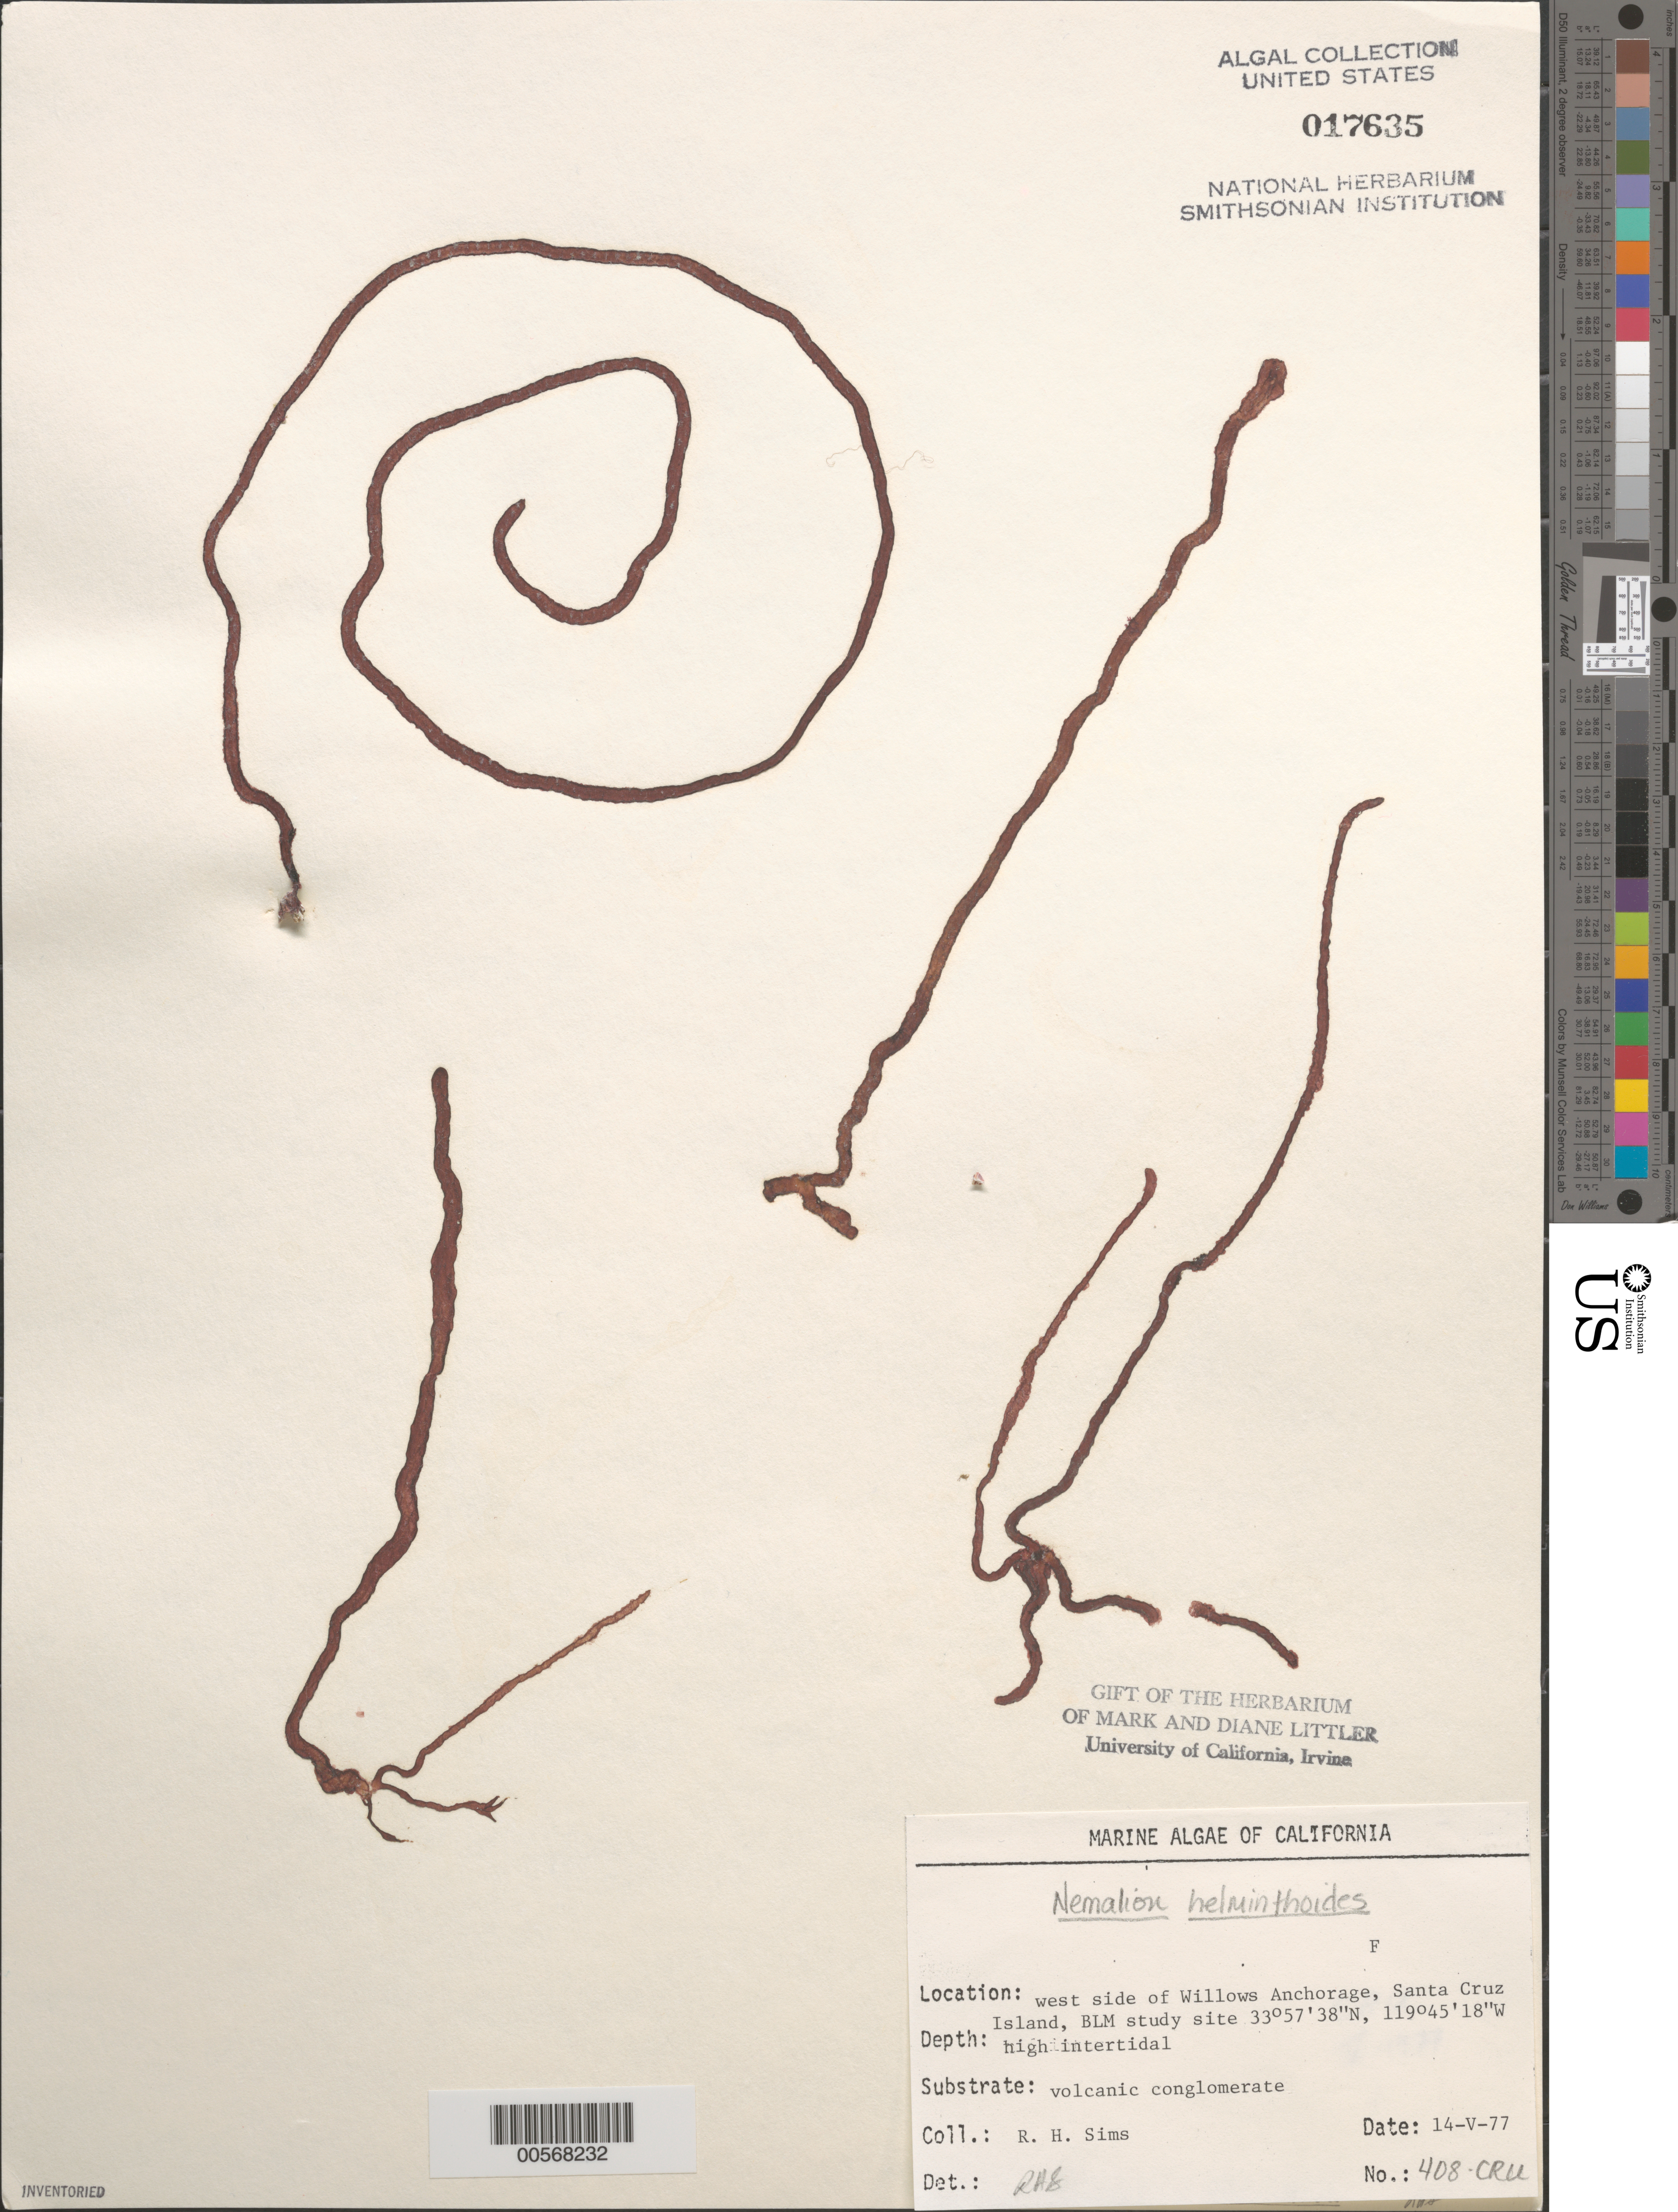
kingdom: Plantae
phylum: Rhodophyta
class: Florideophyceae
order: Nemaliales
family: Nemaliaceae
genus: Nemalion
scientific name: Nemalion multifidum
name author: (Lyngb.) Chauvin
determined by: Algae name updating Project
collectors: R. H. Sims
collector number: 408-cru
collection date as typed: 14 May 1977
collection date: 1977-05-14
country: United States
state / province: California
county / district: Santa Barbara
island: Santa Cruz Island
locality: Willows Anchorage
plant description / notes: BLM-SOCALBIGHT Rocky Intertidal Survey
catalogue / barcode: US 17635